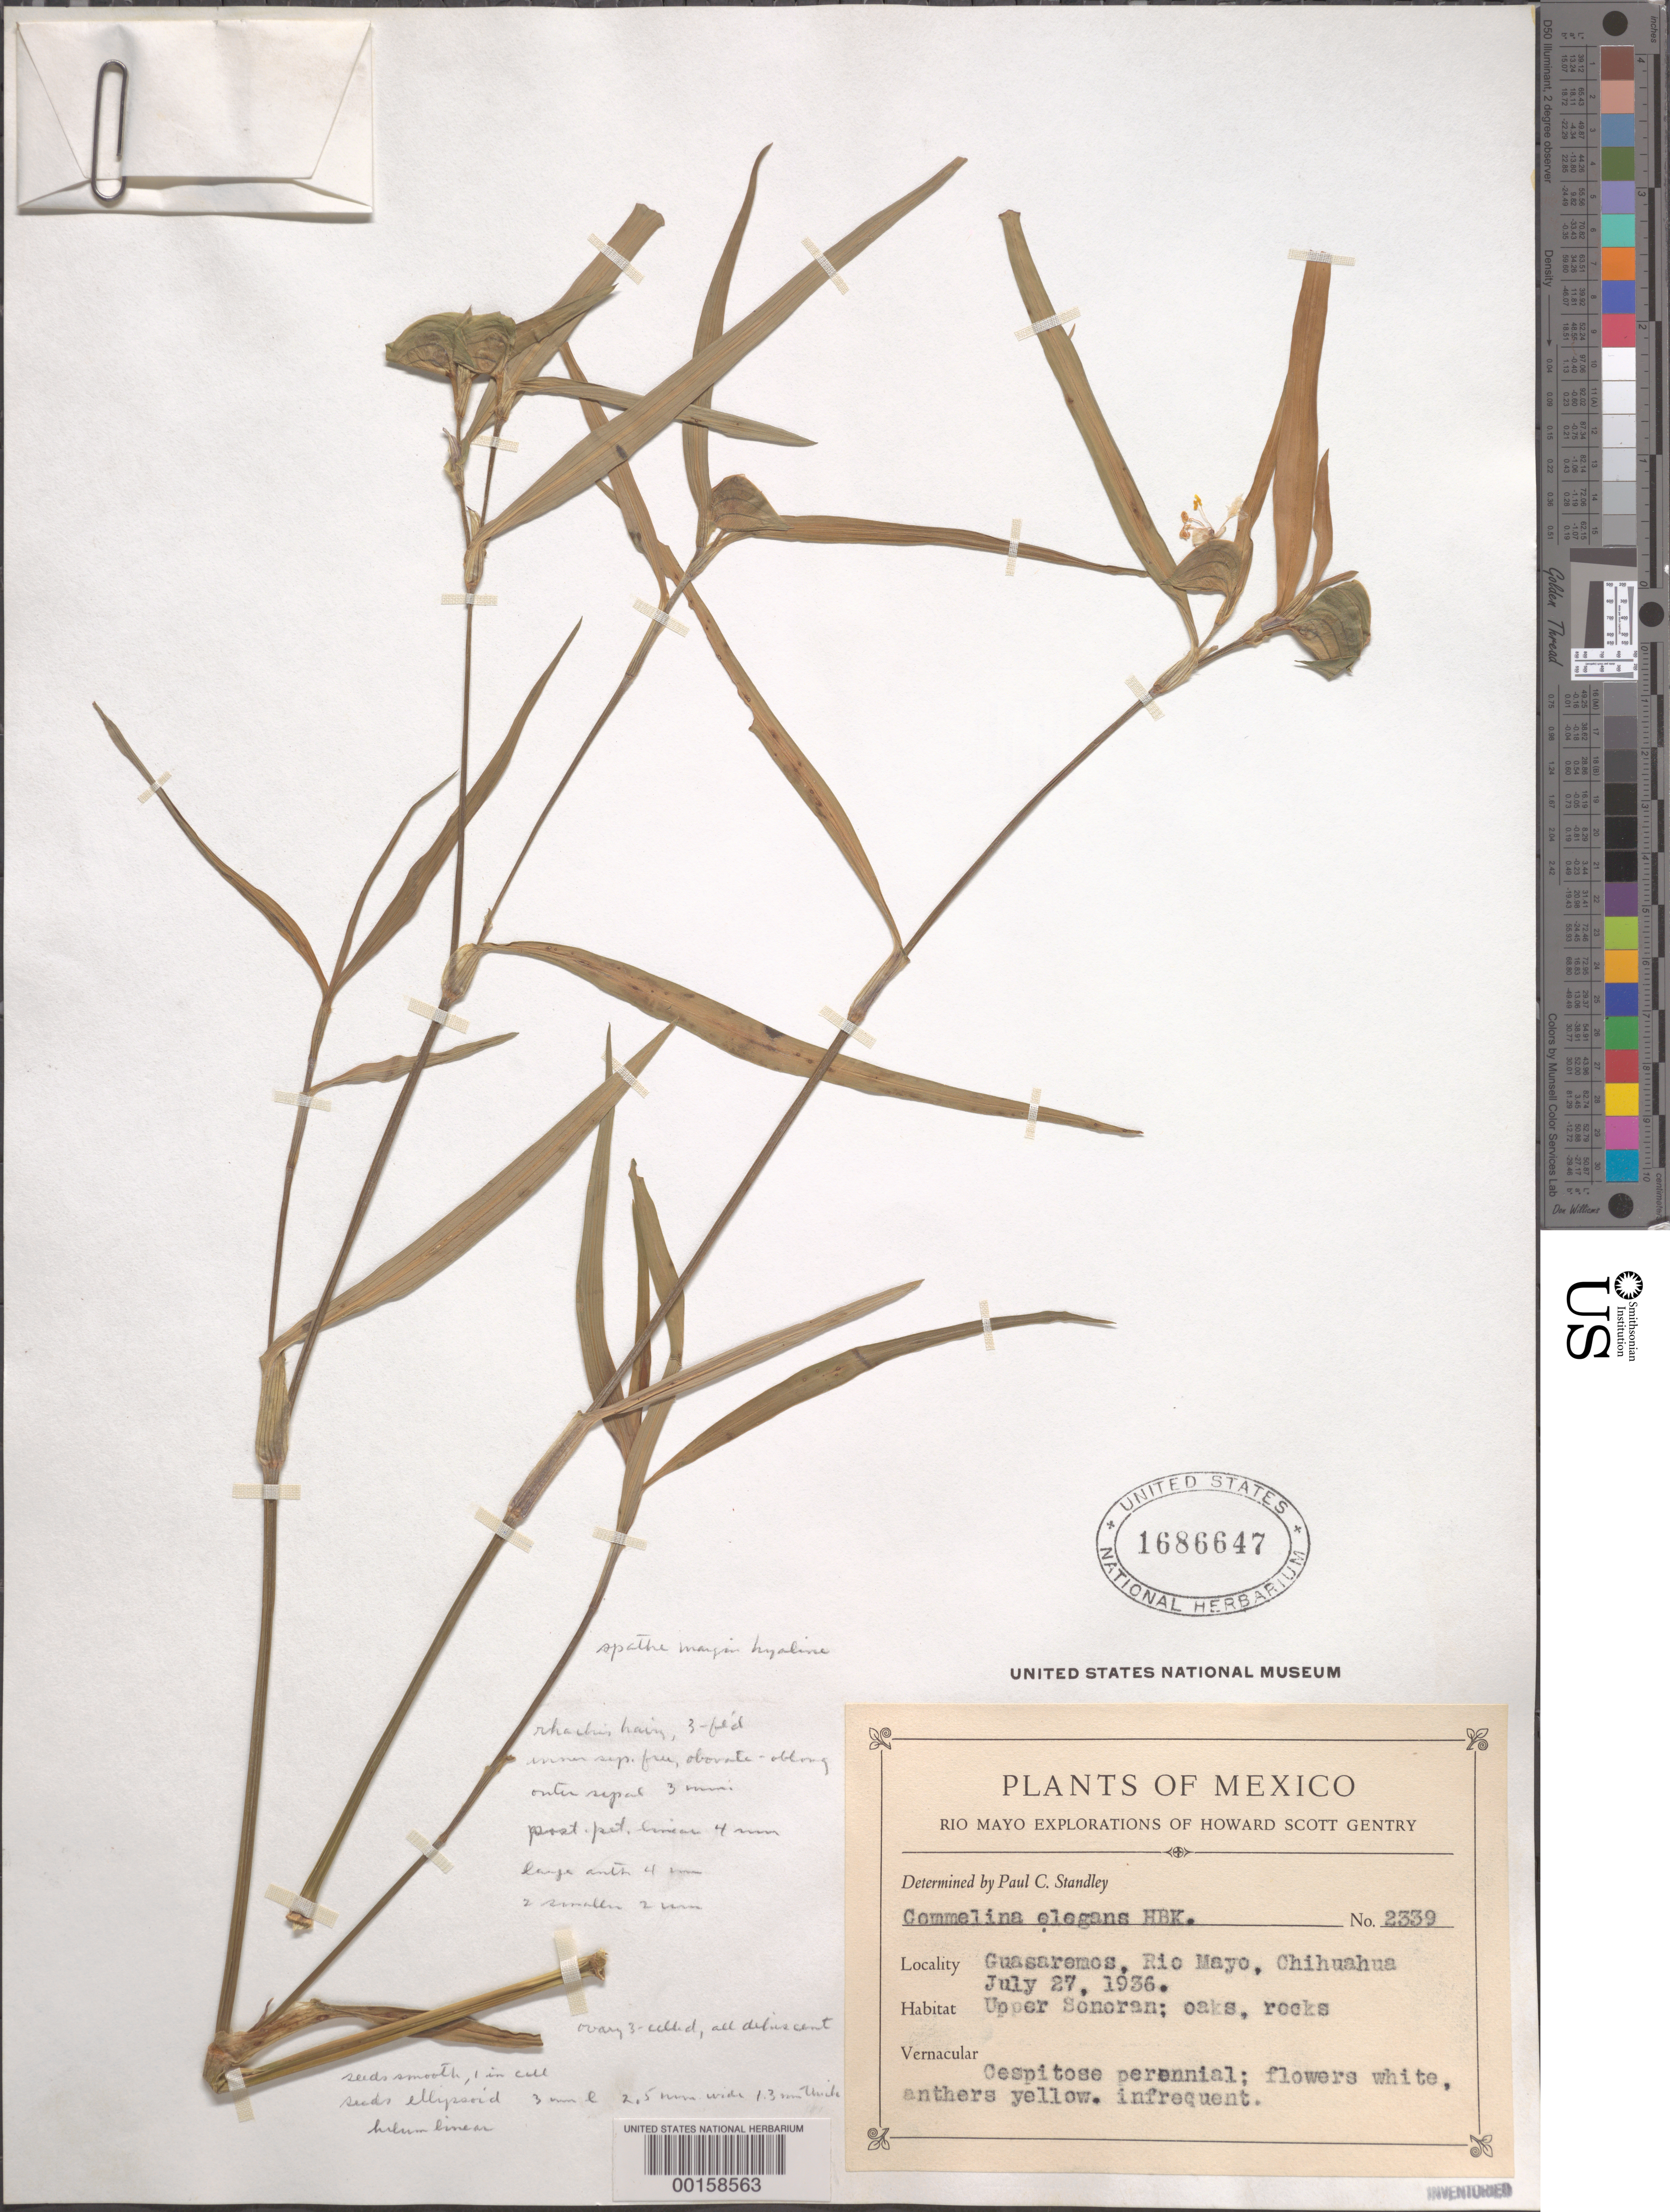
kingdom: Plantae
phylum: Tracheophyta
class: Liliopsida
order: Commelinales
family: Commelinaceae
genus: Commelina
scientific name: Commelina erecta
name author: L.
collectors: H. S. Gentry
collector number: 2339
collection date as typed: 27 Jul 1936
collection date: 1936-07-27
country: Mexico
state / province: Chihuahua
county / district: Guasaremos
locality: Rio Mayo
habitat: Upper sonoran; oaks, rocks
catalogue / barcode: US 1686647